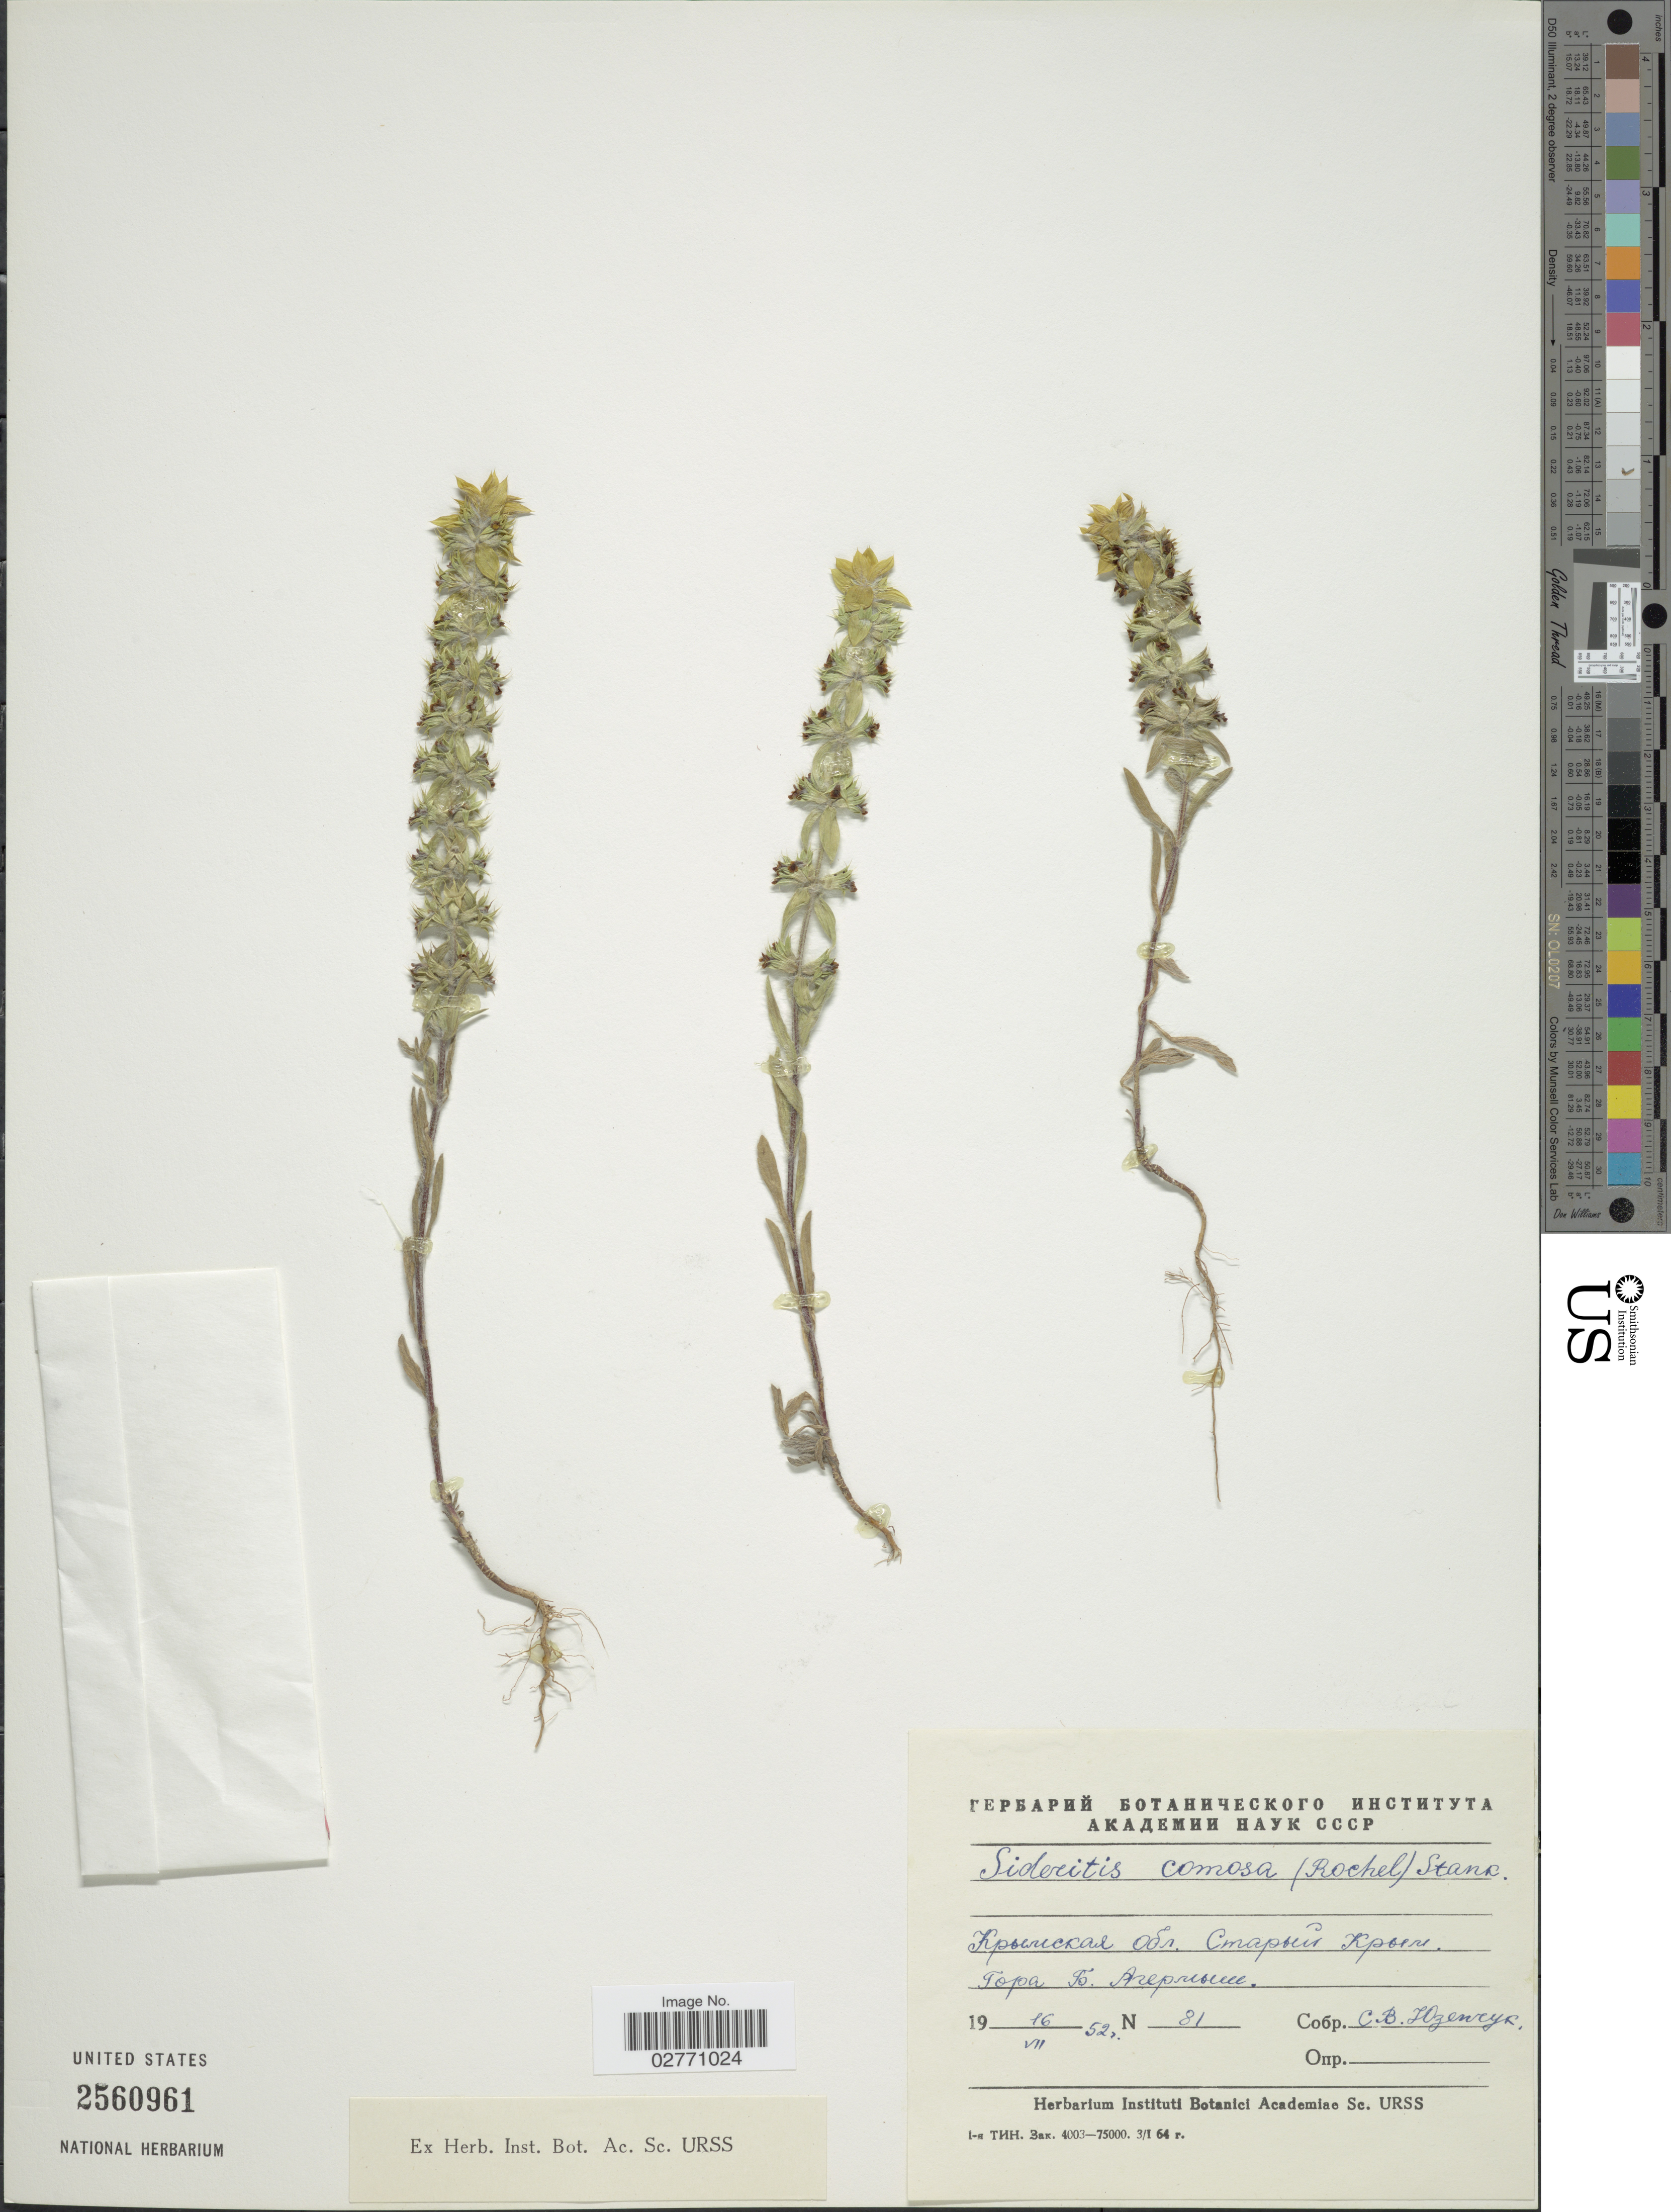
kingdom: Plantae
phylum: Tracheophyta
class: Magnoliopsida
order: Lamiales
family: Lamiaceae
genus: Sideritis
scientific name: Sideritis comosa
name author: (Rochel ex Benth.) Stankov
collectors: S. Uzenchuk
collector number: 81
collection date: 1952-07-16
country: Ukraine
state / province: Crimea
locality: Argamysh Mountain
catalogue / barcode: US 2560961